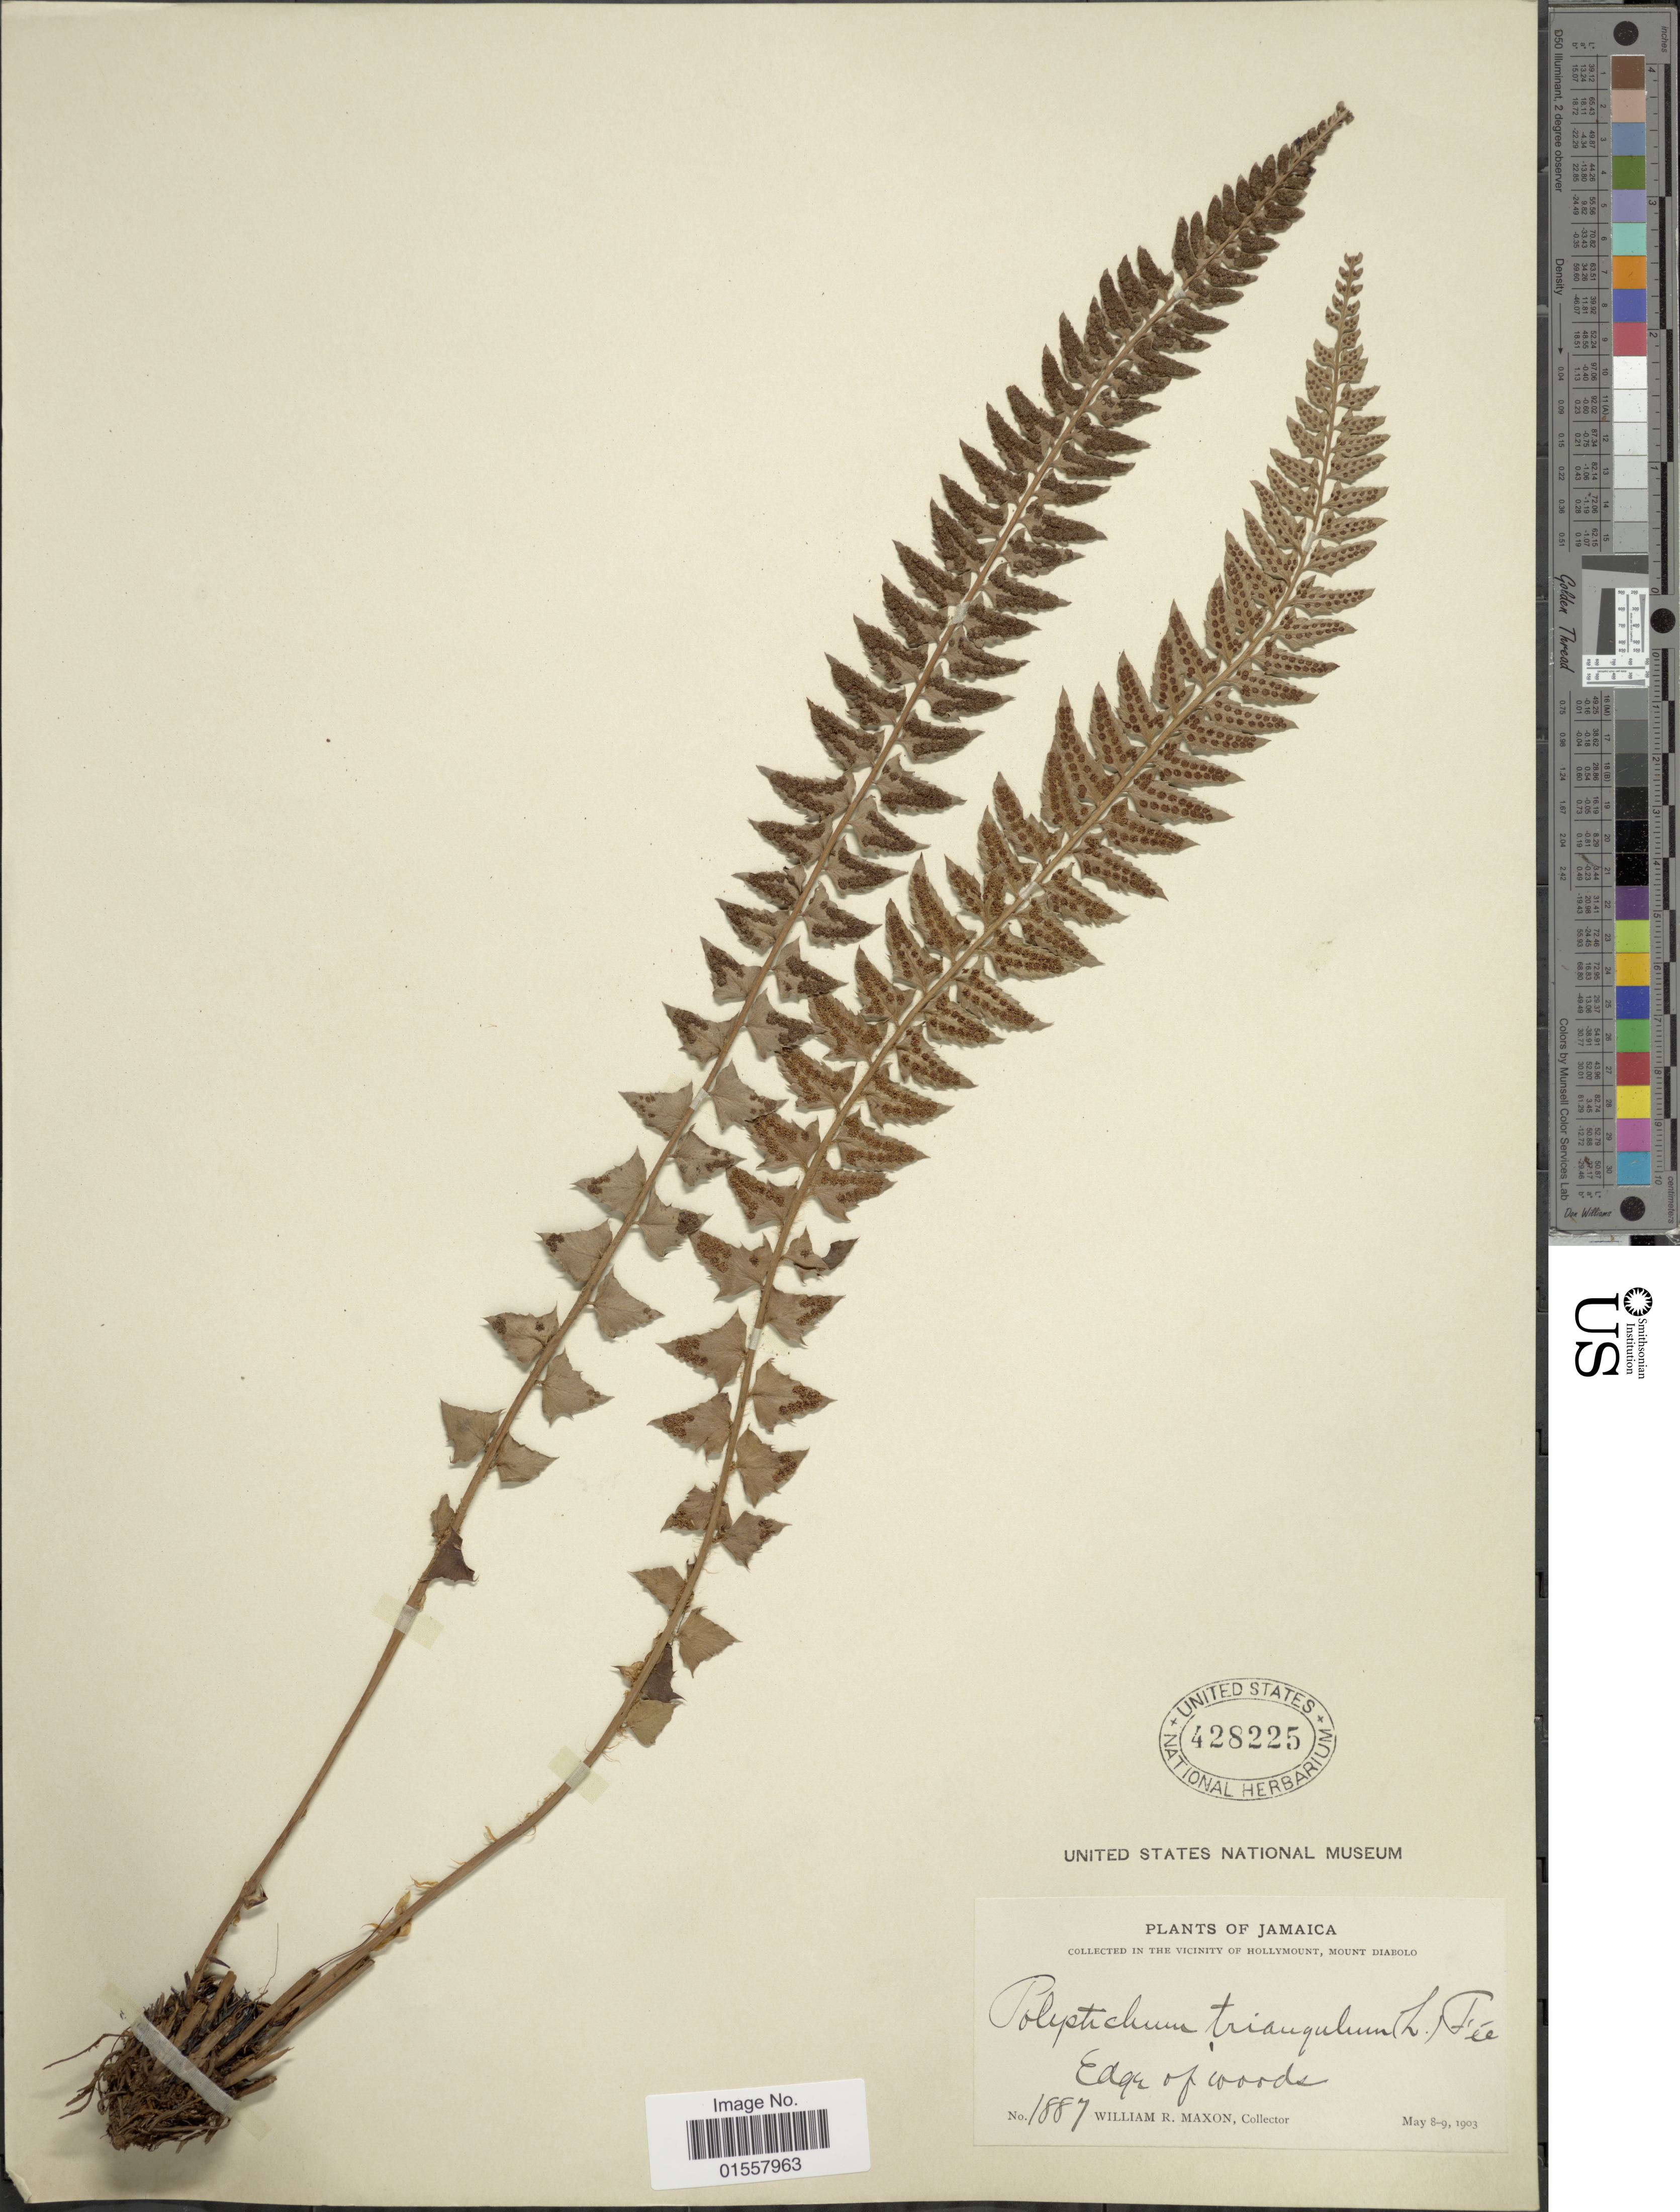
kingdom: Plantae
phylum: Tracheophyta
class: Polypodiopsida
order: Polypodiales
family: Dryopteridaceae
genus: Polystichum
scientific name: Polystichum echinatum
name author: (J.F. Gmel.) C. Chr.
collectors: W. R. Maxon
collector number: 1887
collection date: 1903-05-08/1903-05-09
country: Jamaica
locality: Vicinity of Hollymount, Mount Diablo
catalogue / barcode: US 428225